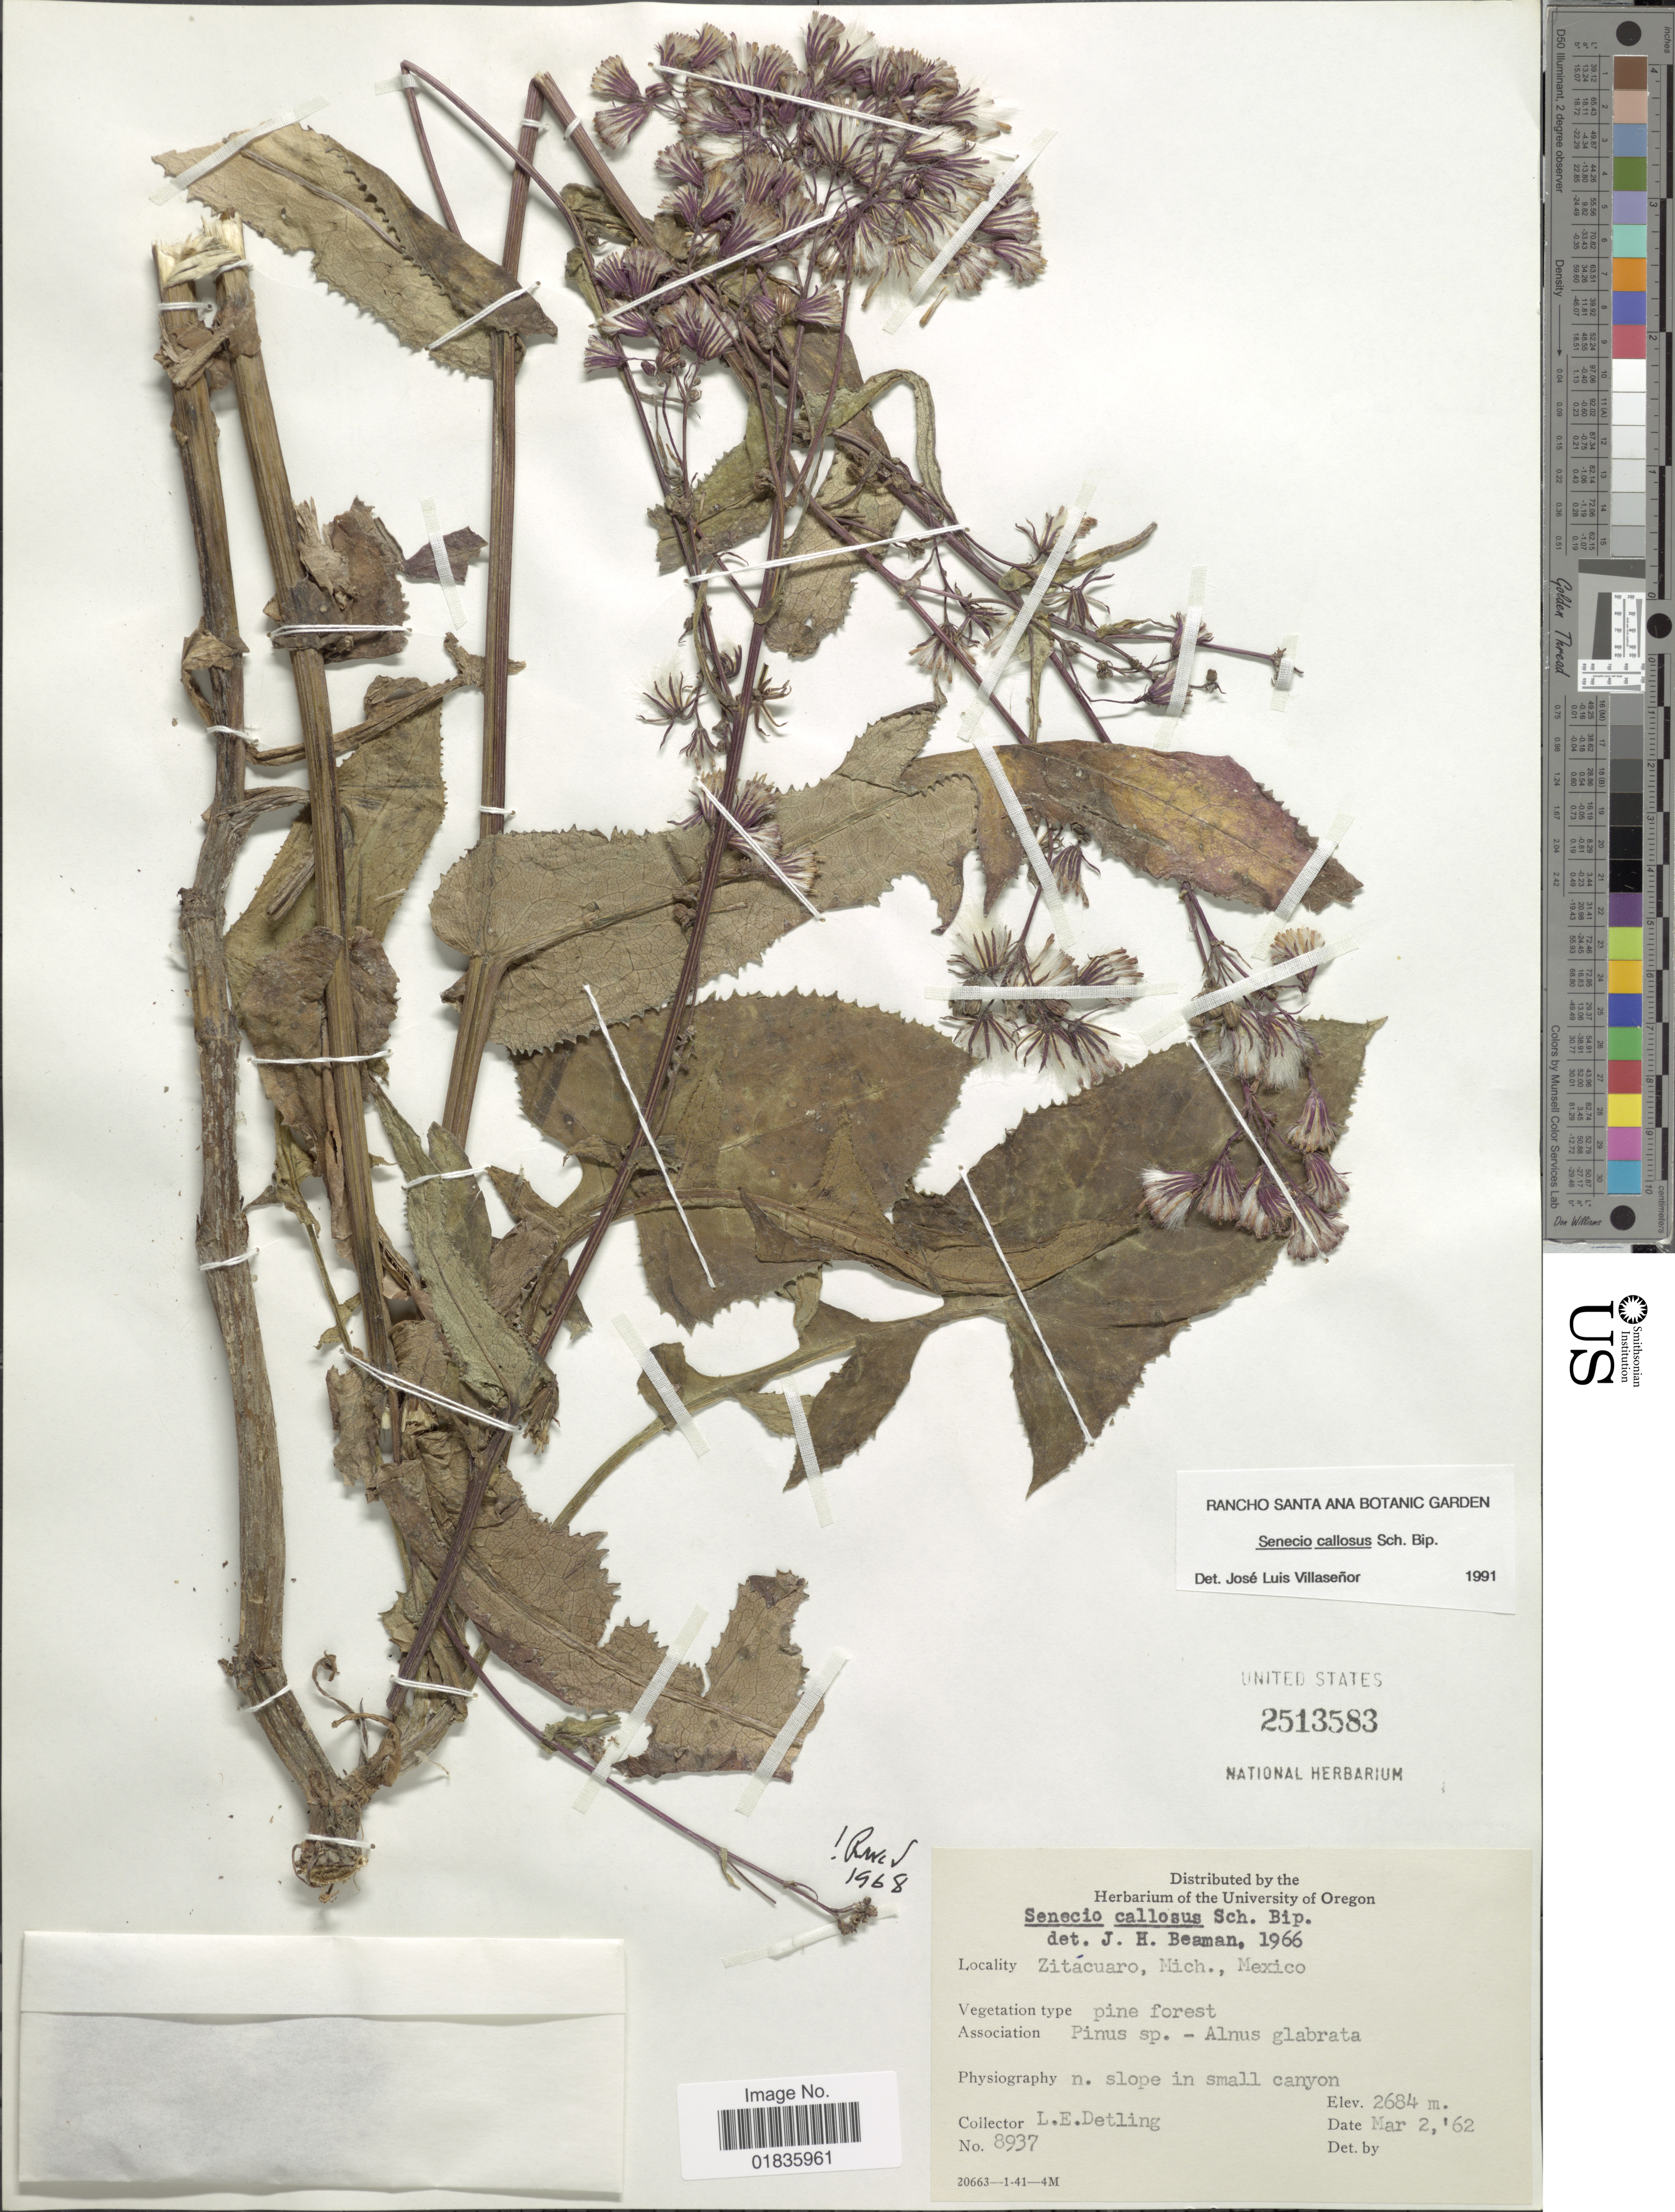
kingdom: Plantae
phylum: Tracheophyta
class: Magnoliopsida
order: Asterales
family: Asteraceae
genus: Senecio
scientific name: Senecio callosus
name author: Sch. Bip.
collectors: L. E. Detling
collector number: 8937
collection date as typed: Transcribed d/m/y: 2/3/62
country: Mexico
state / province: Michoacán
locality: Zitacuaro, pine forest, n. slope in small canyon.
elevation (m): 2684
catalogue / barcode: US 2513583